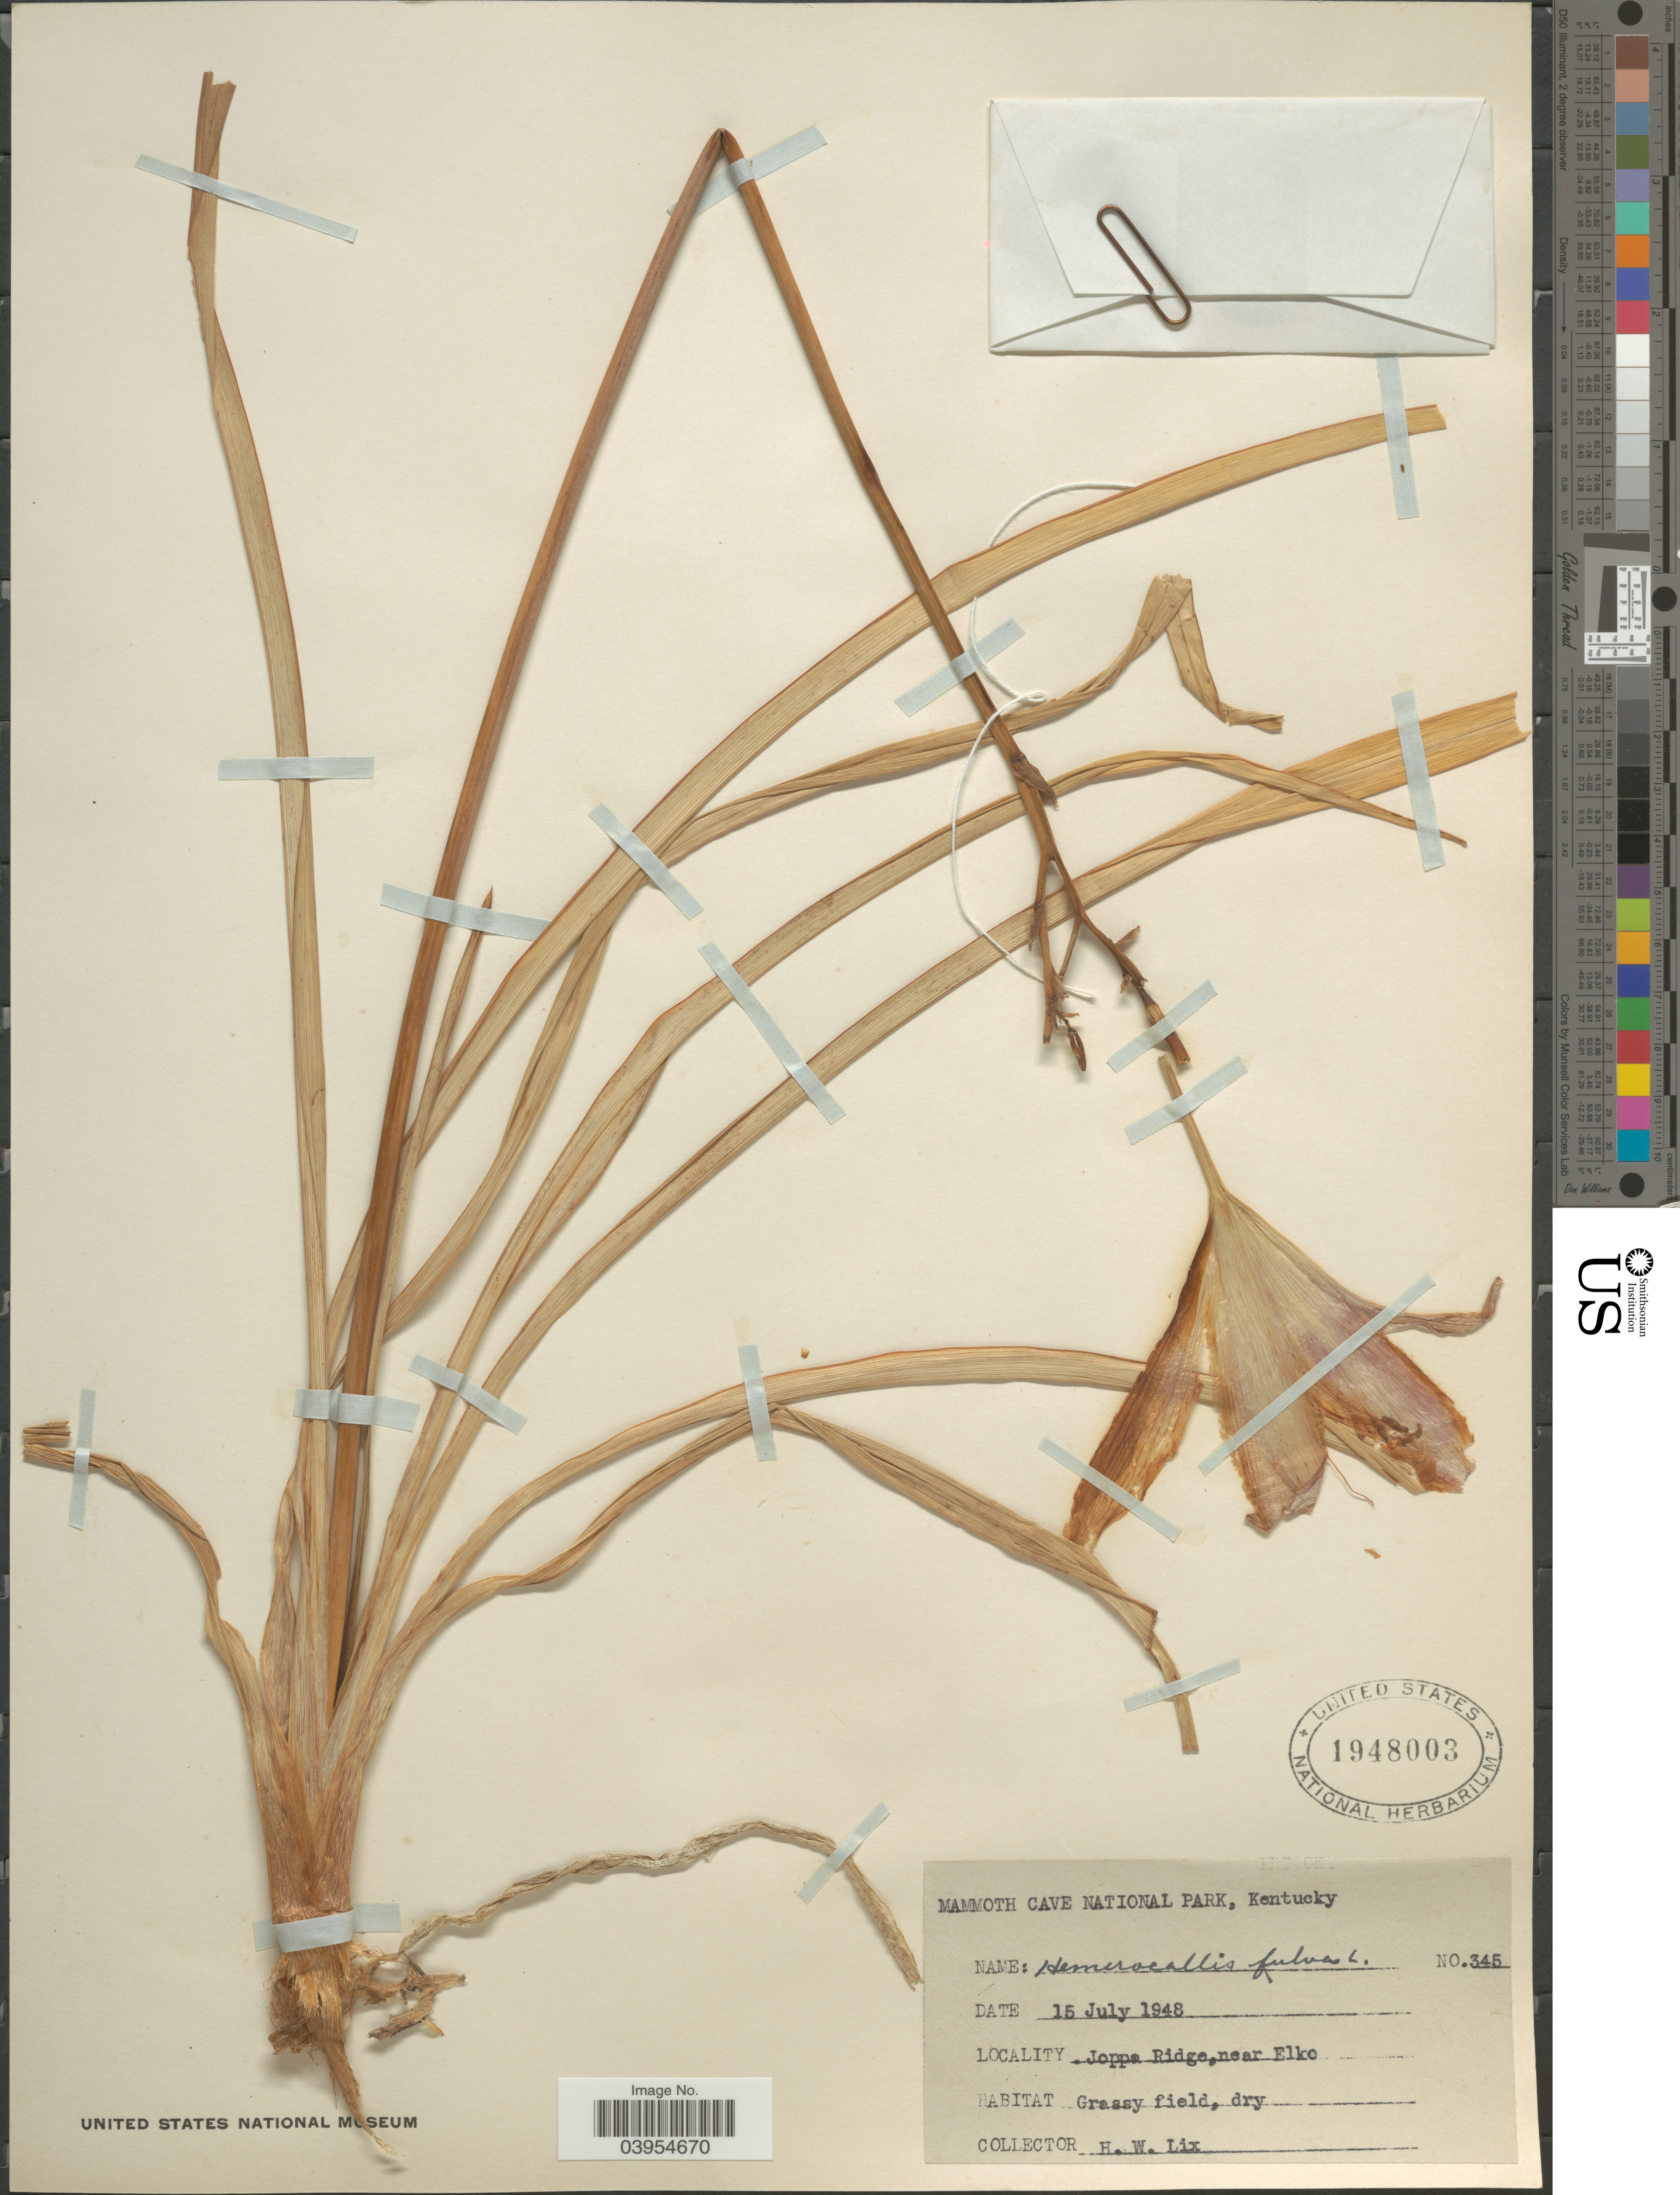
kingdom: Plantae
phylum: Tracheophyta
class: Liliopsida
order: Asparagales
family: Asphodelaceae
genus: Hemerocallis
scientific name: Hemerocallis fulva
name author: L.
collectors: H. W. Lix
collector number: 345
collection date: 1948-07-15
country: United States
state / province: Kentucky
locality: Mammoth cave National Park. Joppa Ridge, near Elko.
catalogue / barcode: US 1948003